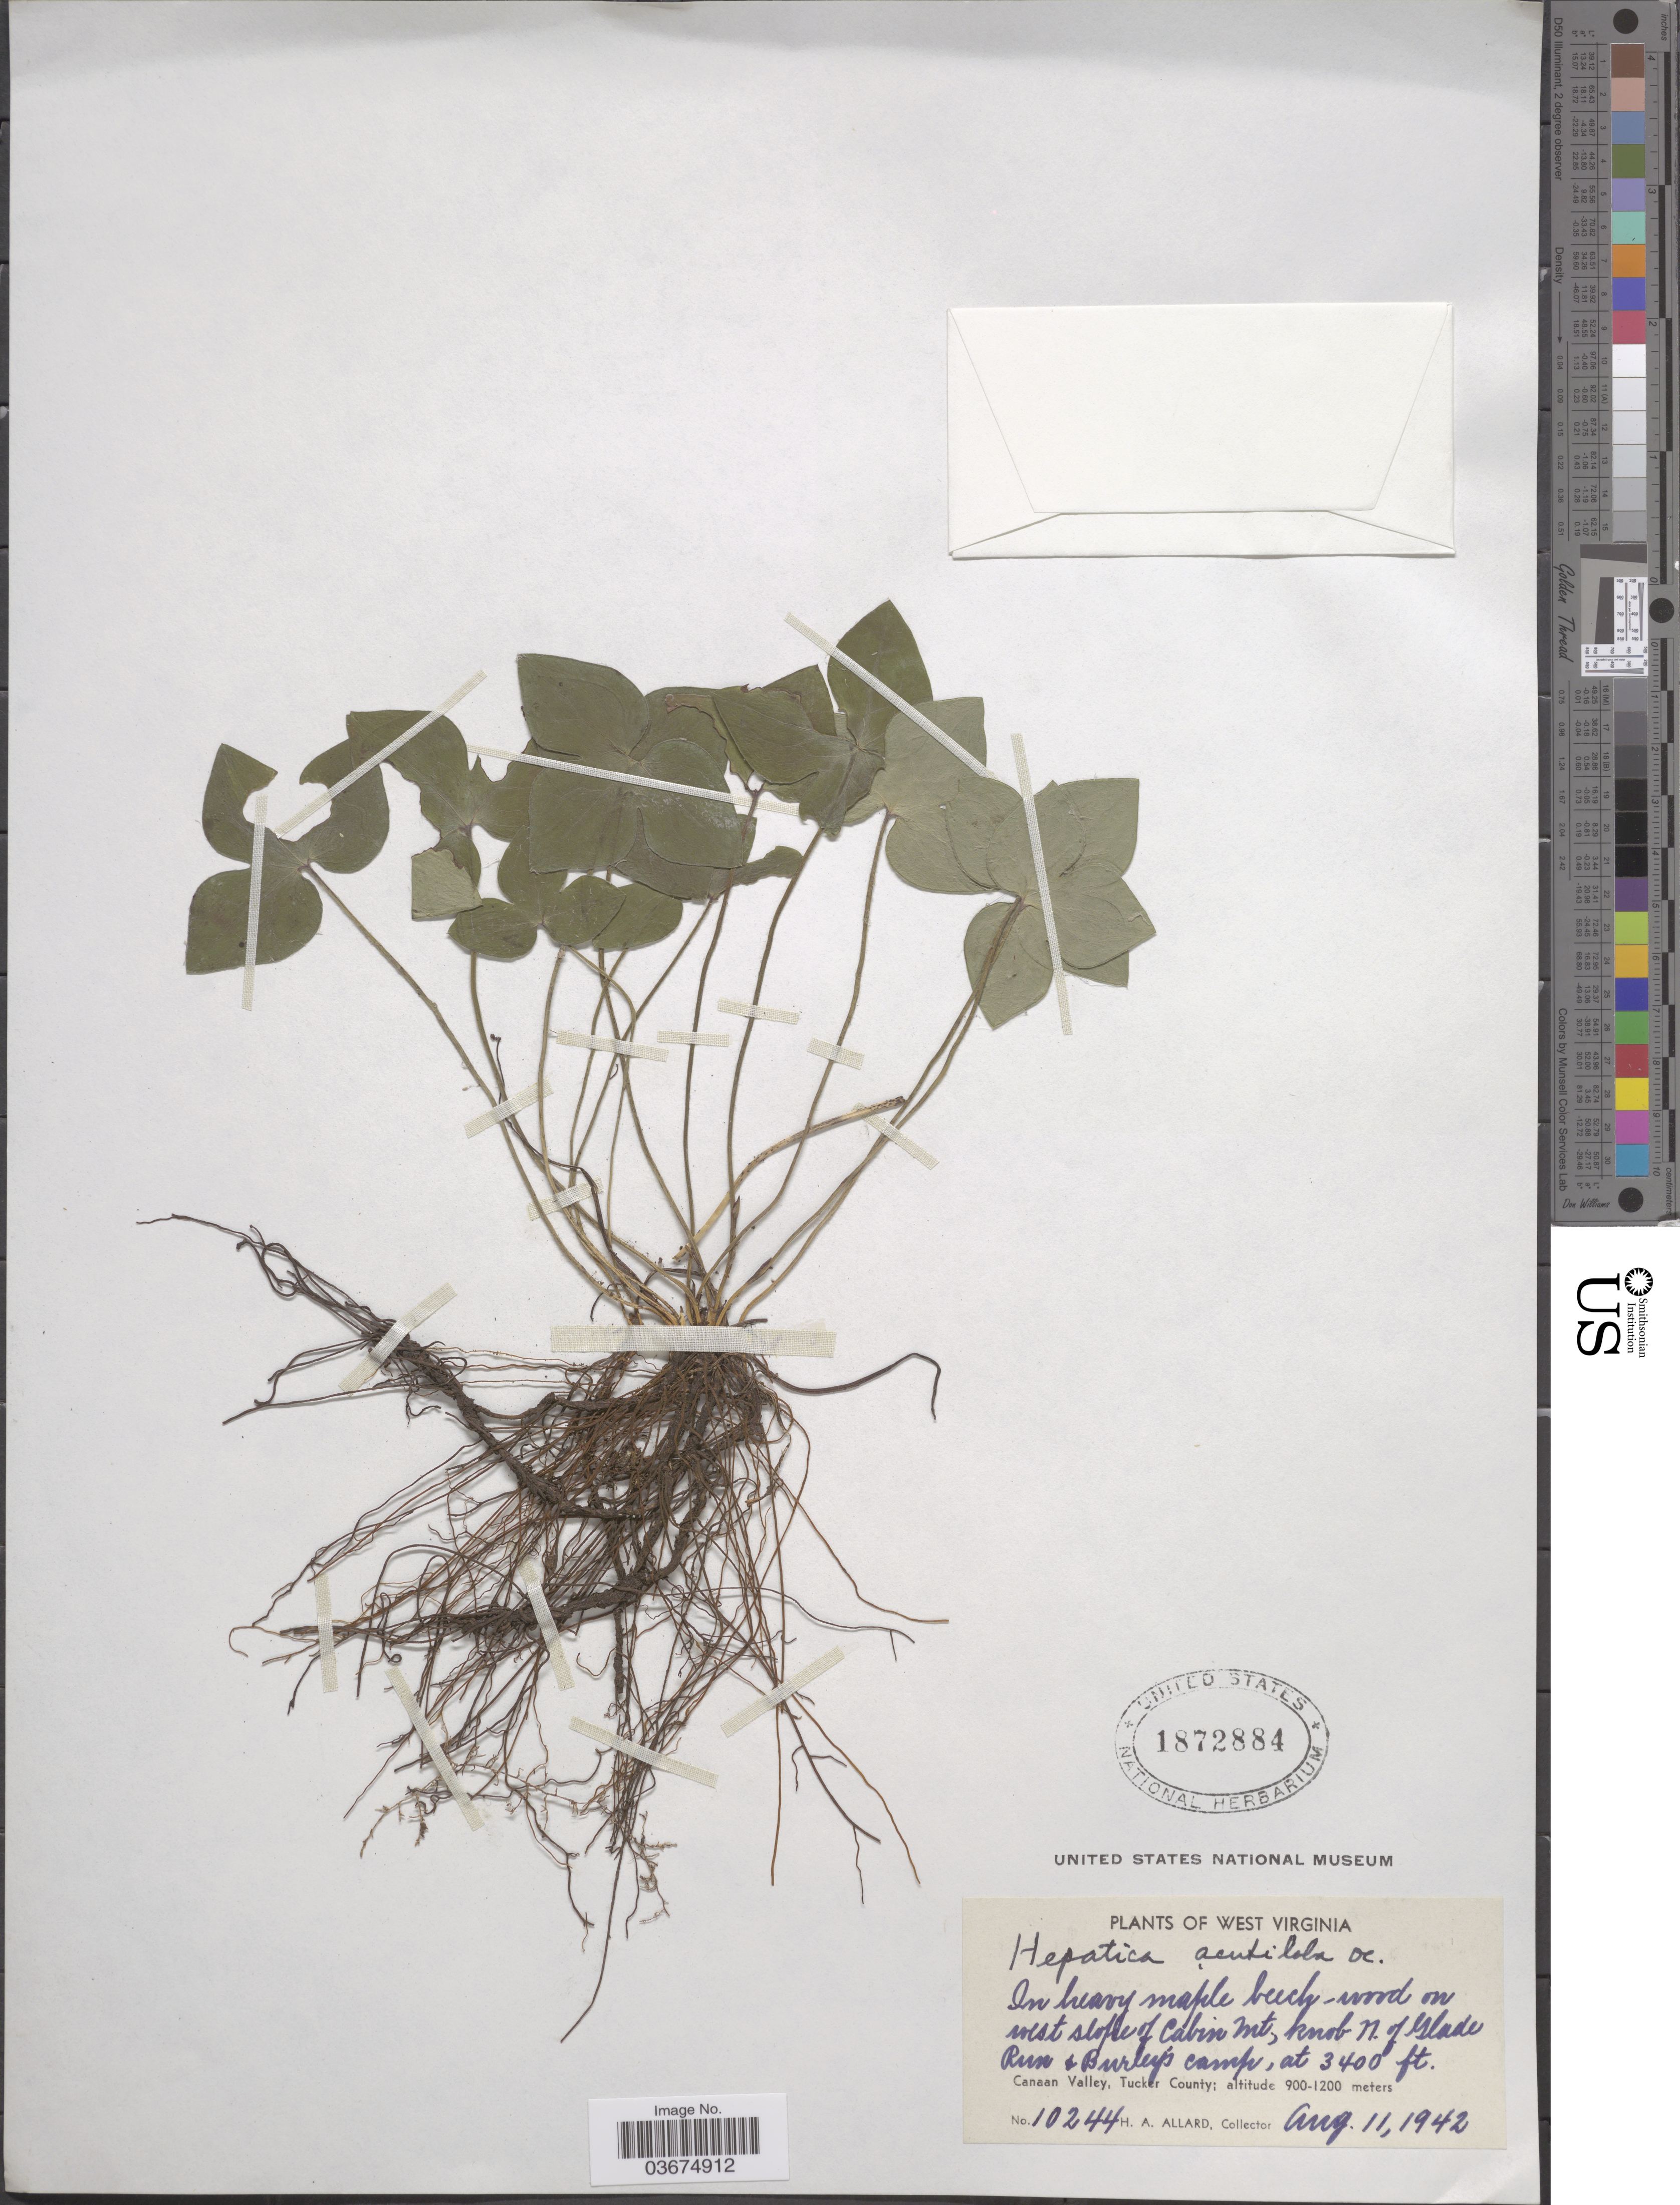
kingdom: Plantae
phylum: Tracheophyta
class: Magnoliopsida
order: Ranunculales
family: Ranunculaceae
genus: Hepatica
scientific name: Hepatica acutiloba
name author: DC.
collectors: H. A. Allard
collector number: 10244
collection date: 1942-08-11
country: United States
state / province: West Virginia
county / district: Tucker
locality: On west slope of Cabin Mt., knob N. of Glade Run & Burley's camp. Canaan Valley, Tucker County.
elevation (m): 1036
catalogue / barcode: US 1872884